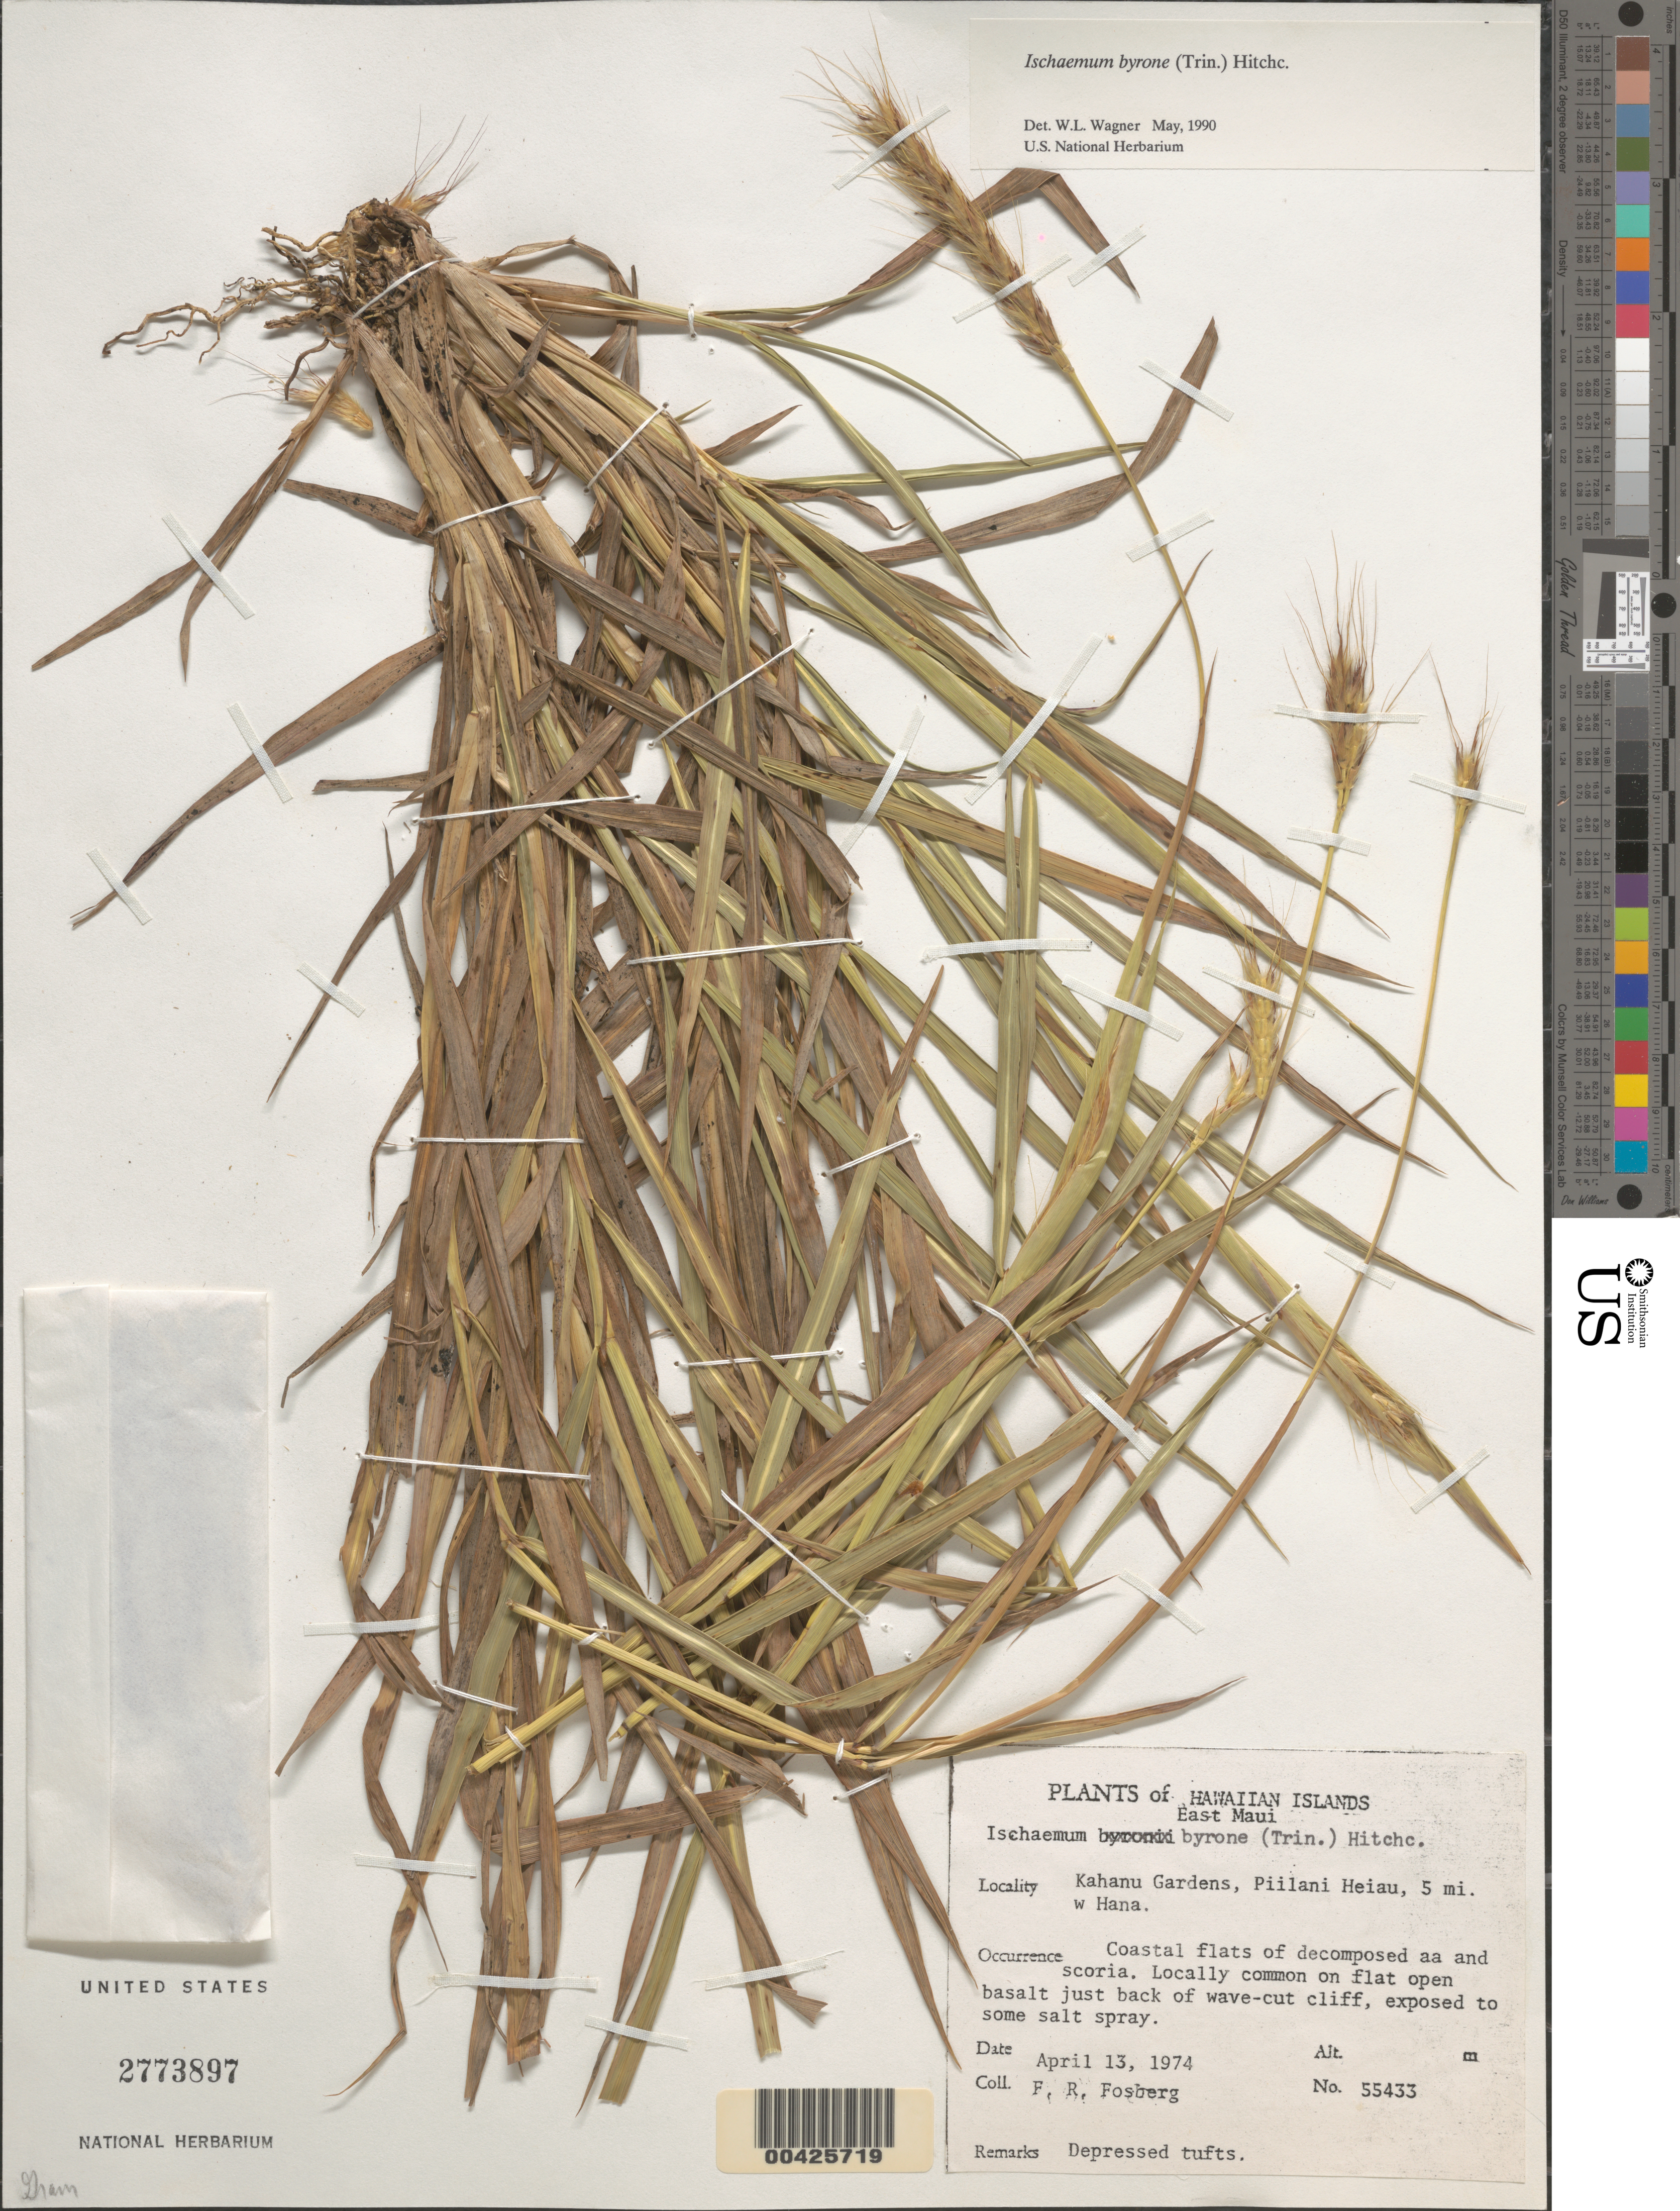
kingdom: Plantae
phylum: Tracheophyta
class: Liliopsida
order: Poales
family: Poaceae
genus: Ischaemum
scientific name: Ischaemum byrone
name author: (Trin.) Hitchc.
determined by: Wagner, W. L., (BOT), Smithsonian Institution - National Museum of Natural History (UNITED STATES)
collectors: F. R. Fosberg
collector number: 55433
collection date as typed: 13 Apr 1974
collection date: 1974-04-13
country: United States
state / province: Hawaii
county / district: Maui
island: Maui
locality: Kahanu Gardens, Piilani Heiau, 5 mi W Hana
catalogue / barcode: US 2773897